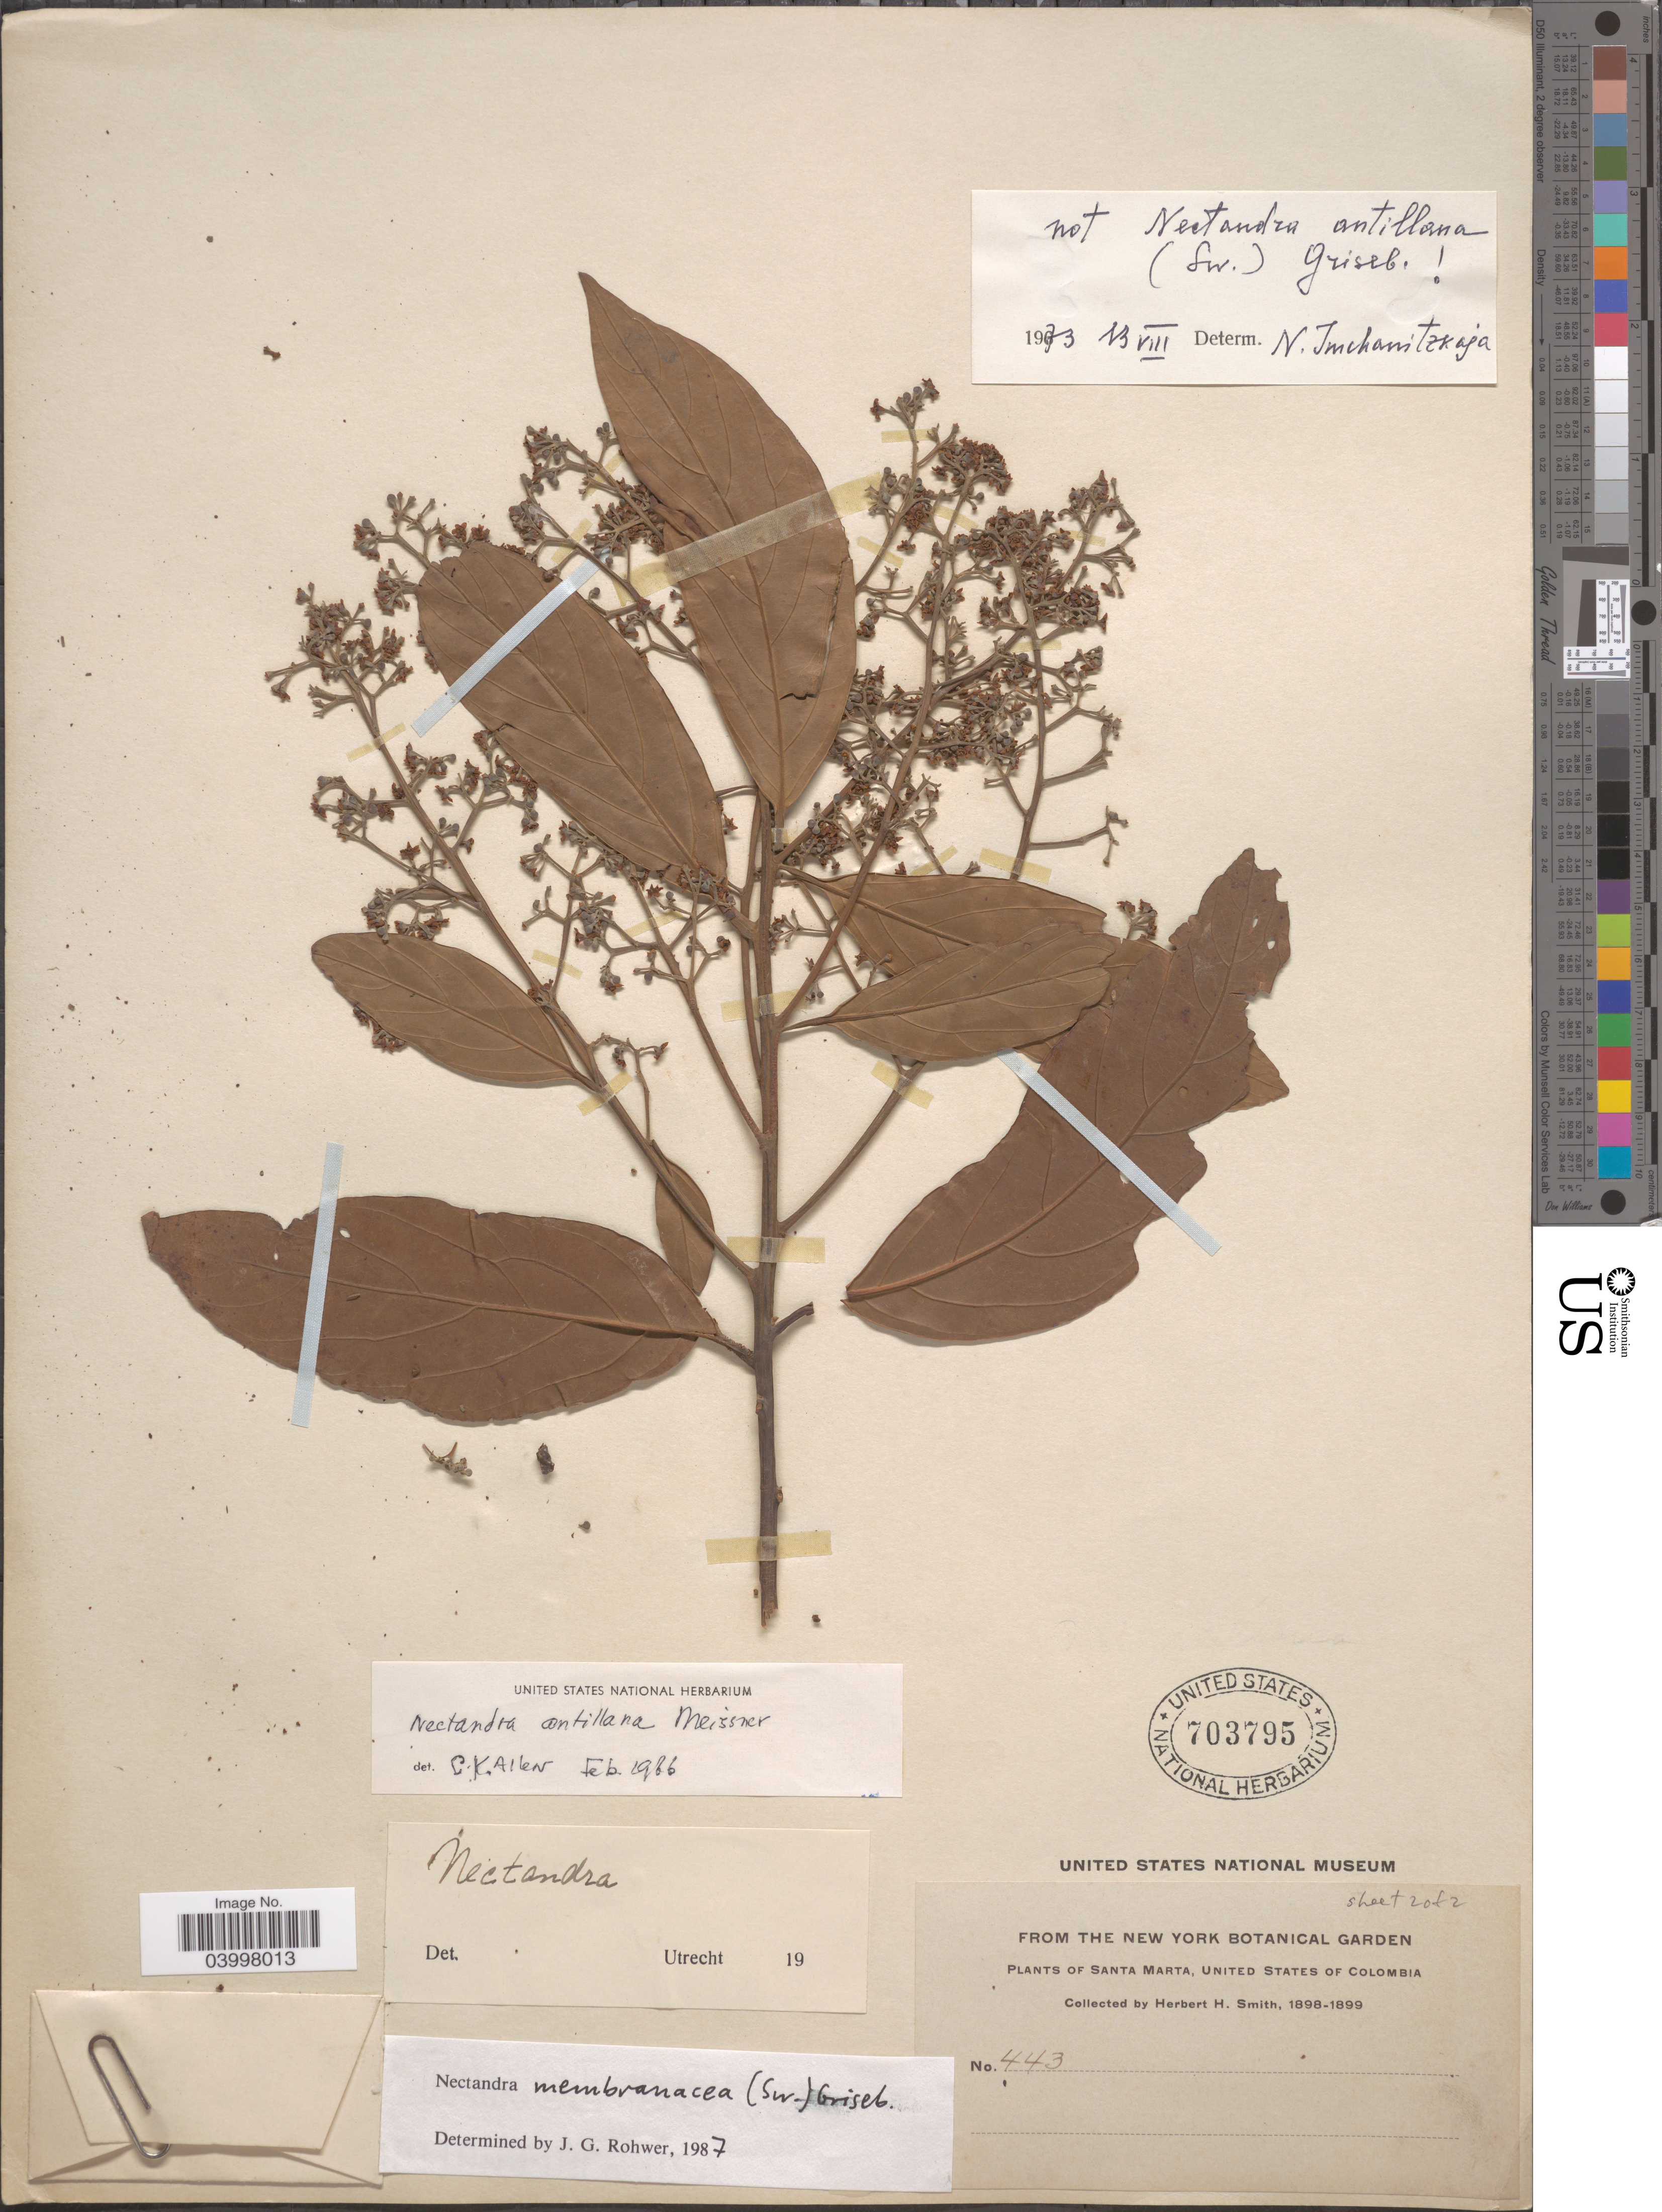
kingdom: Plantae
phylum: Tracheophyta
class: Magnoliopsida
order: Laurales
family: Lauraceae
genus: Nectandra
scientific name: Nectandra membranacea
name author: (Sw.) Griseb.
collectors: Herbert H. Smith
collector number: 443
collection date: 1898/1899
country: Colombia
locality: Santa Marta, United States of Colombia.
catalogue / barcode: US 703795